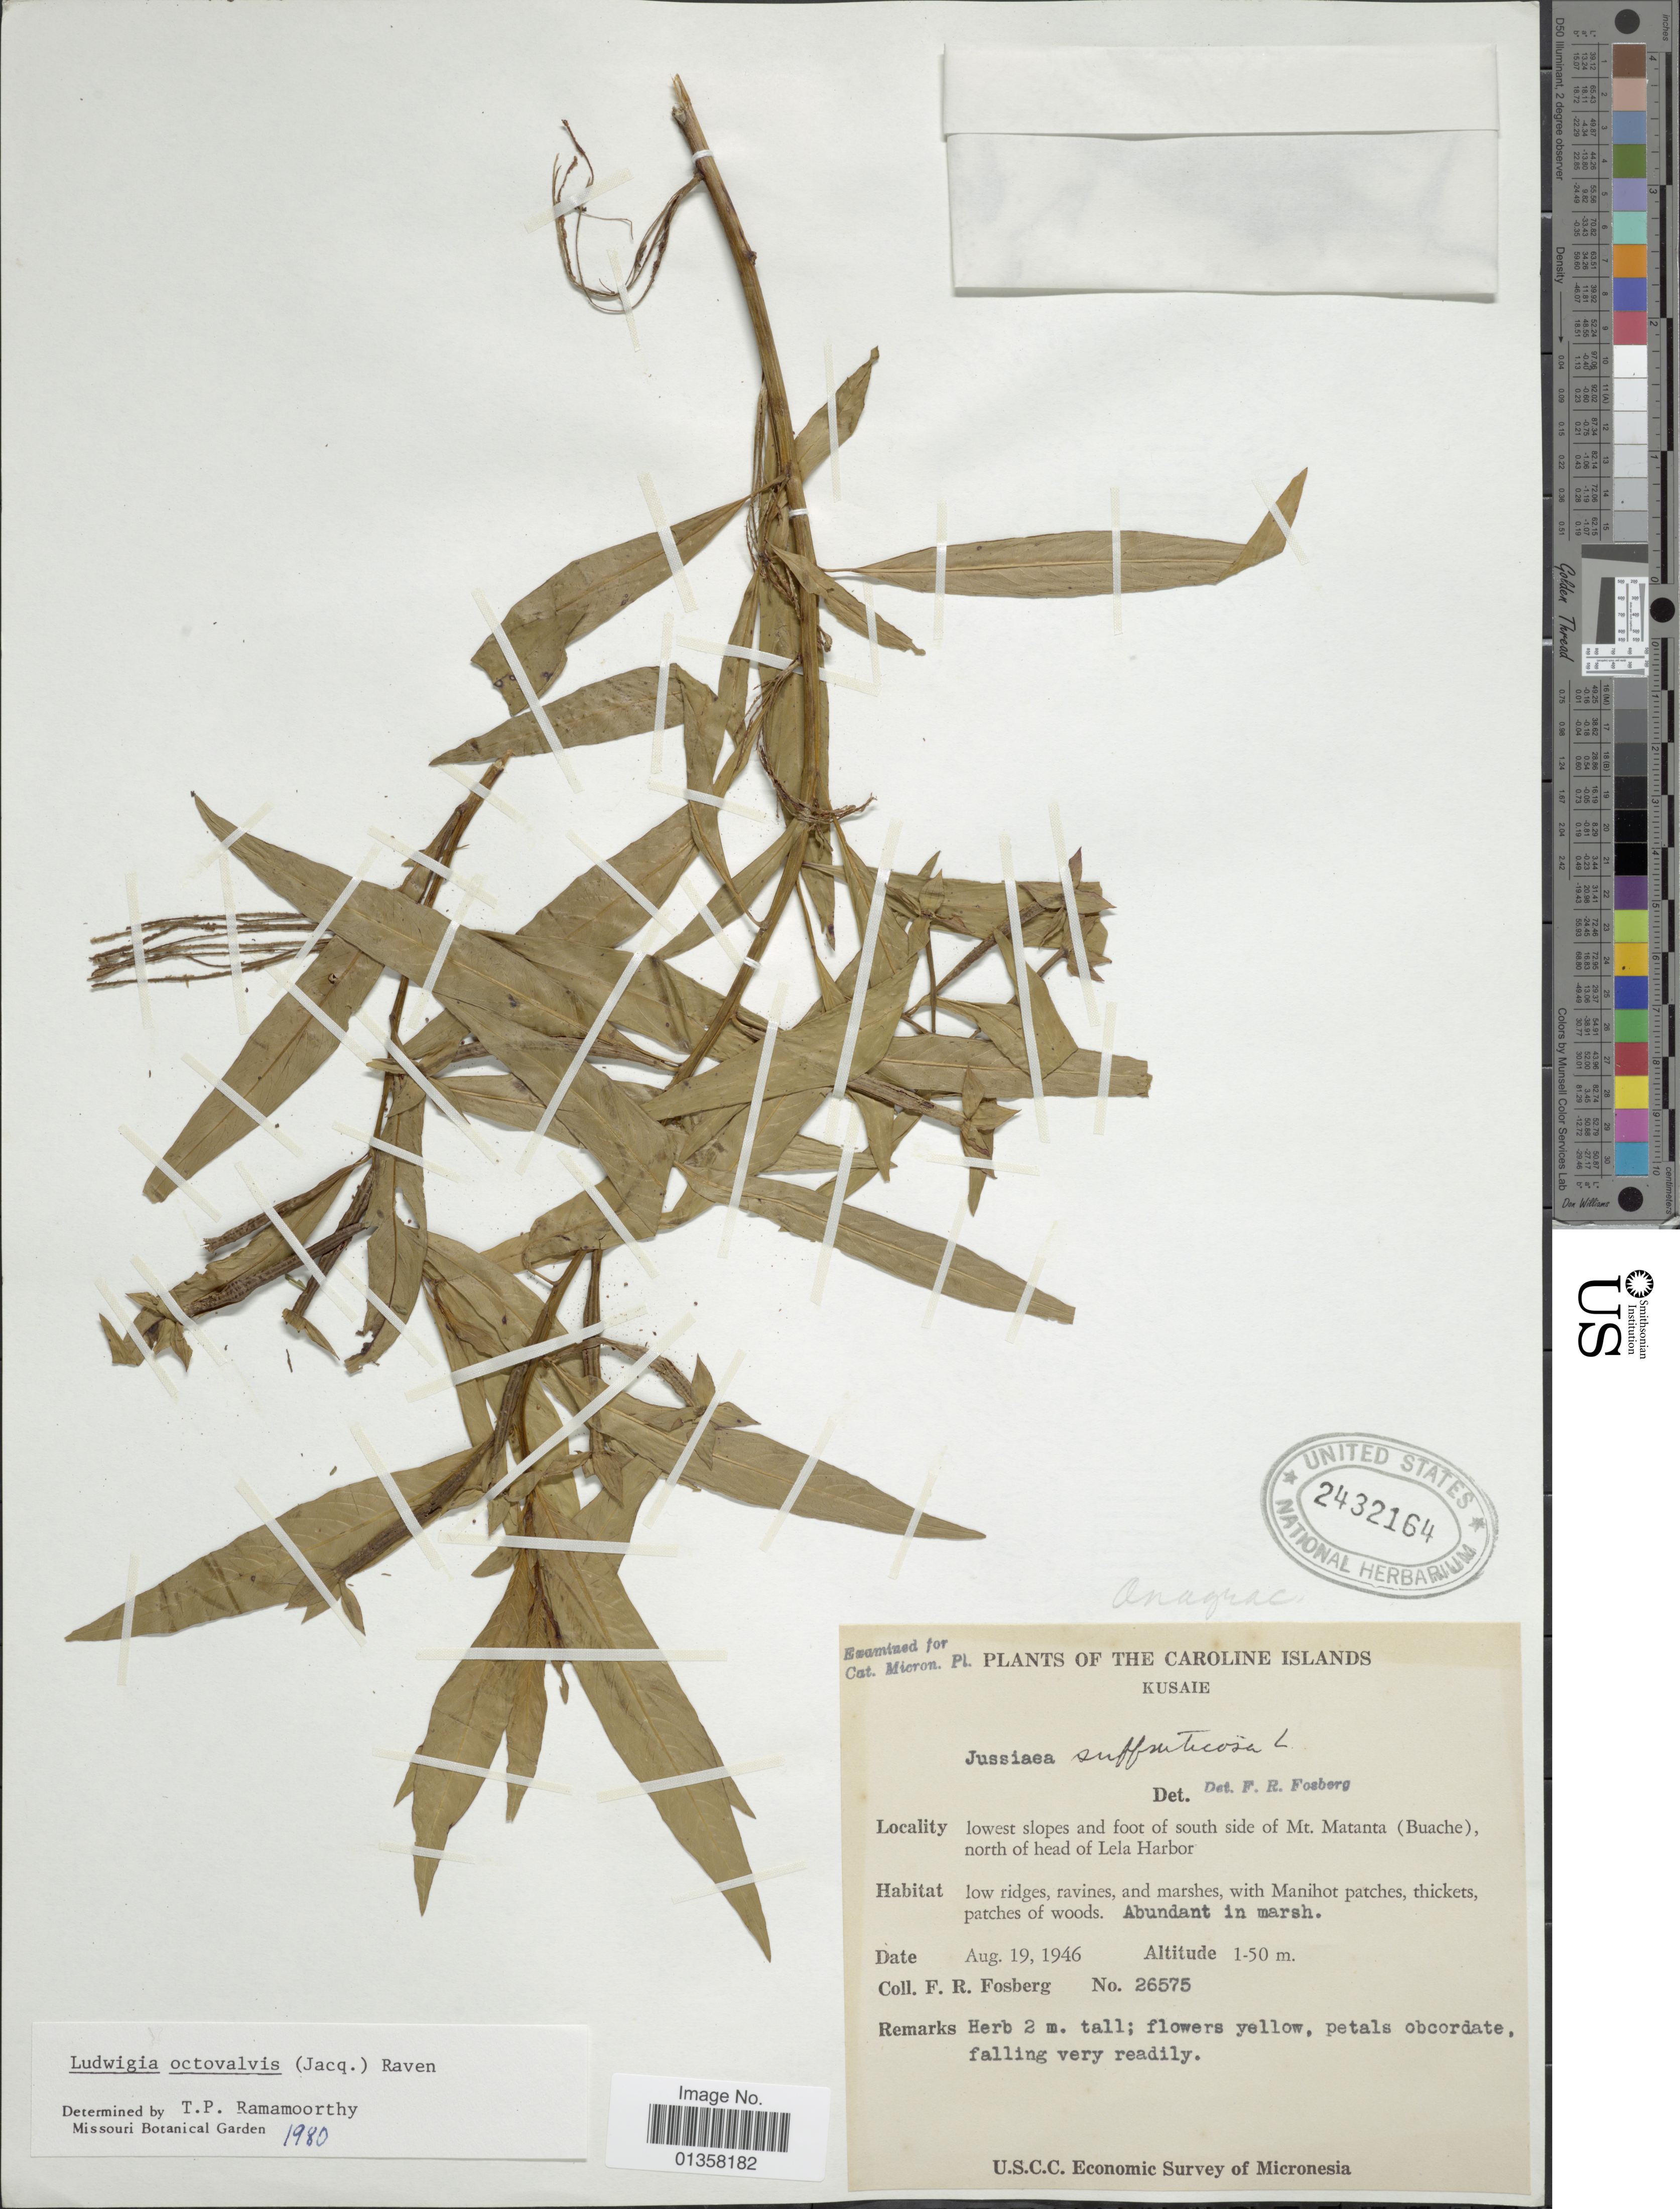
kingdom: Plantae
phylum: Tracheophyta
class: Magnoliopsida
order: Myrtales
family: Onagraceae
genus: Ludwigia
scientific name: Ludwigia octovalvis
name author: (Jacq.) P.H. Raven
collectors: F. R. Fosberg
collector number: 26575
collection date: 1946-08-19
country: Micronesia, Federated States of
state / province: Kosrae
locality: The Caroline Islands, Kusaie, lowest slopes and foot of south side of Mt. Matanta (Buache), north of head of Lela Harbour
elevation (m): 1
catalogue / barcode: US 2432164